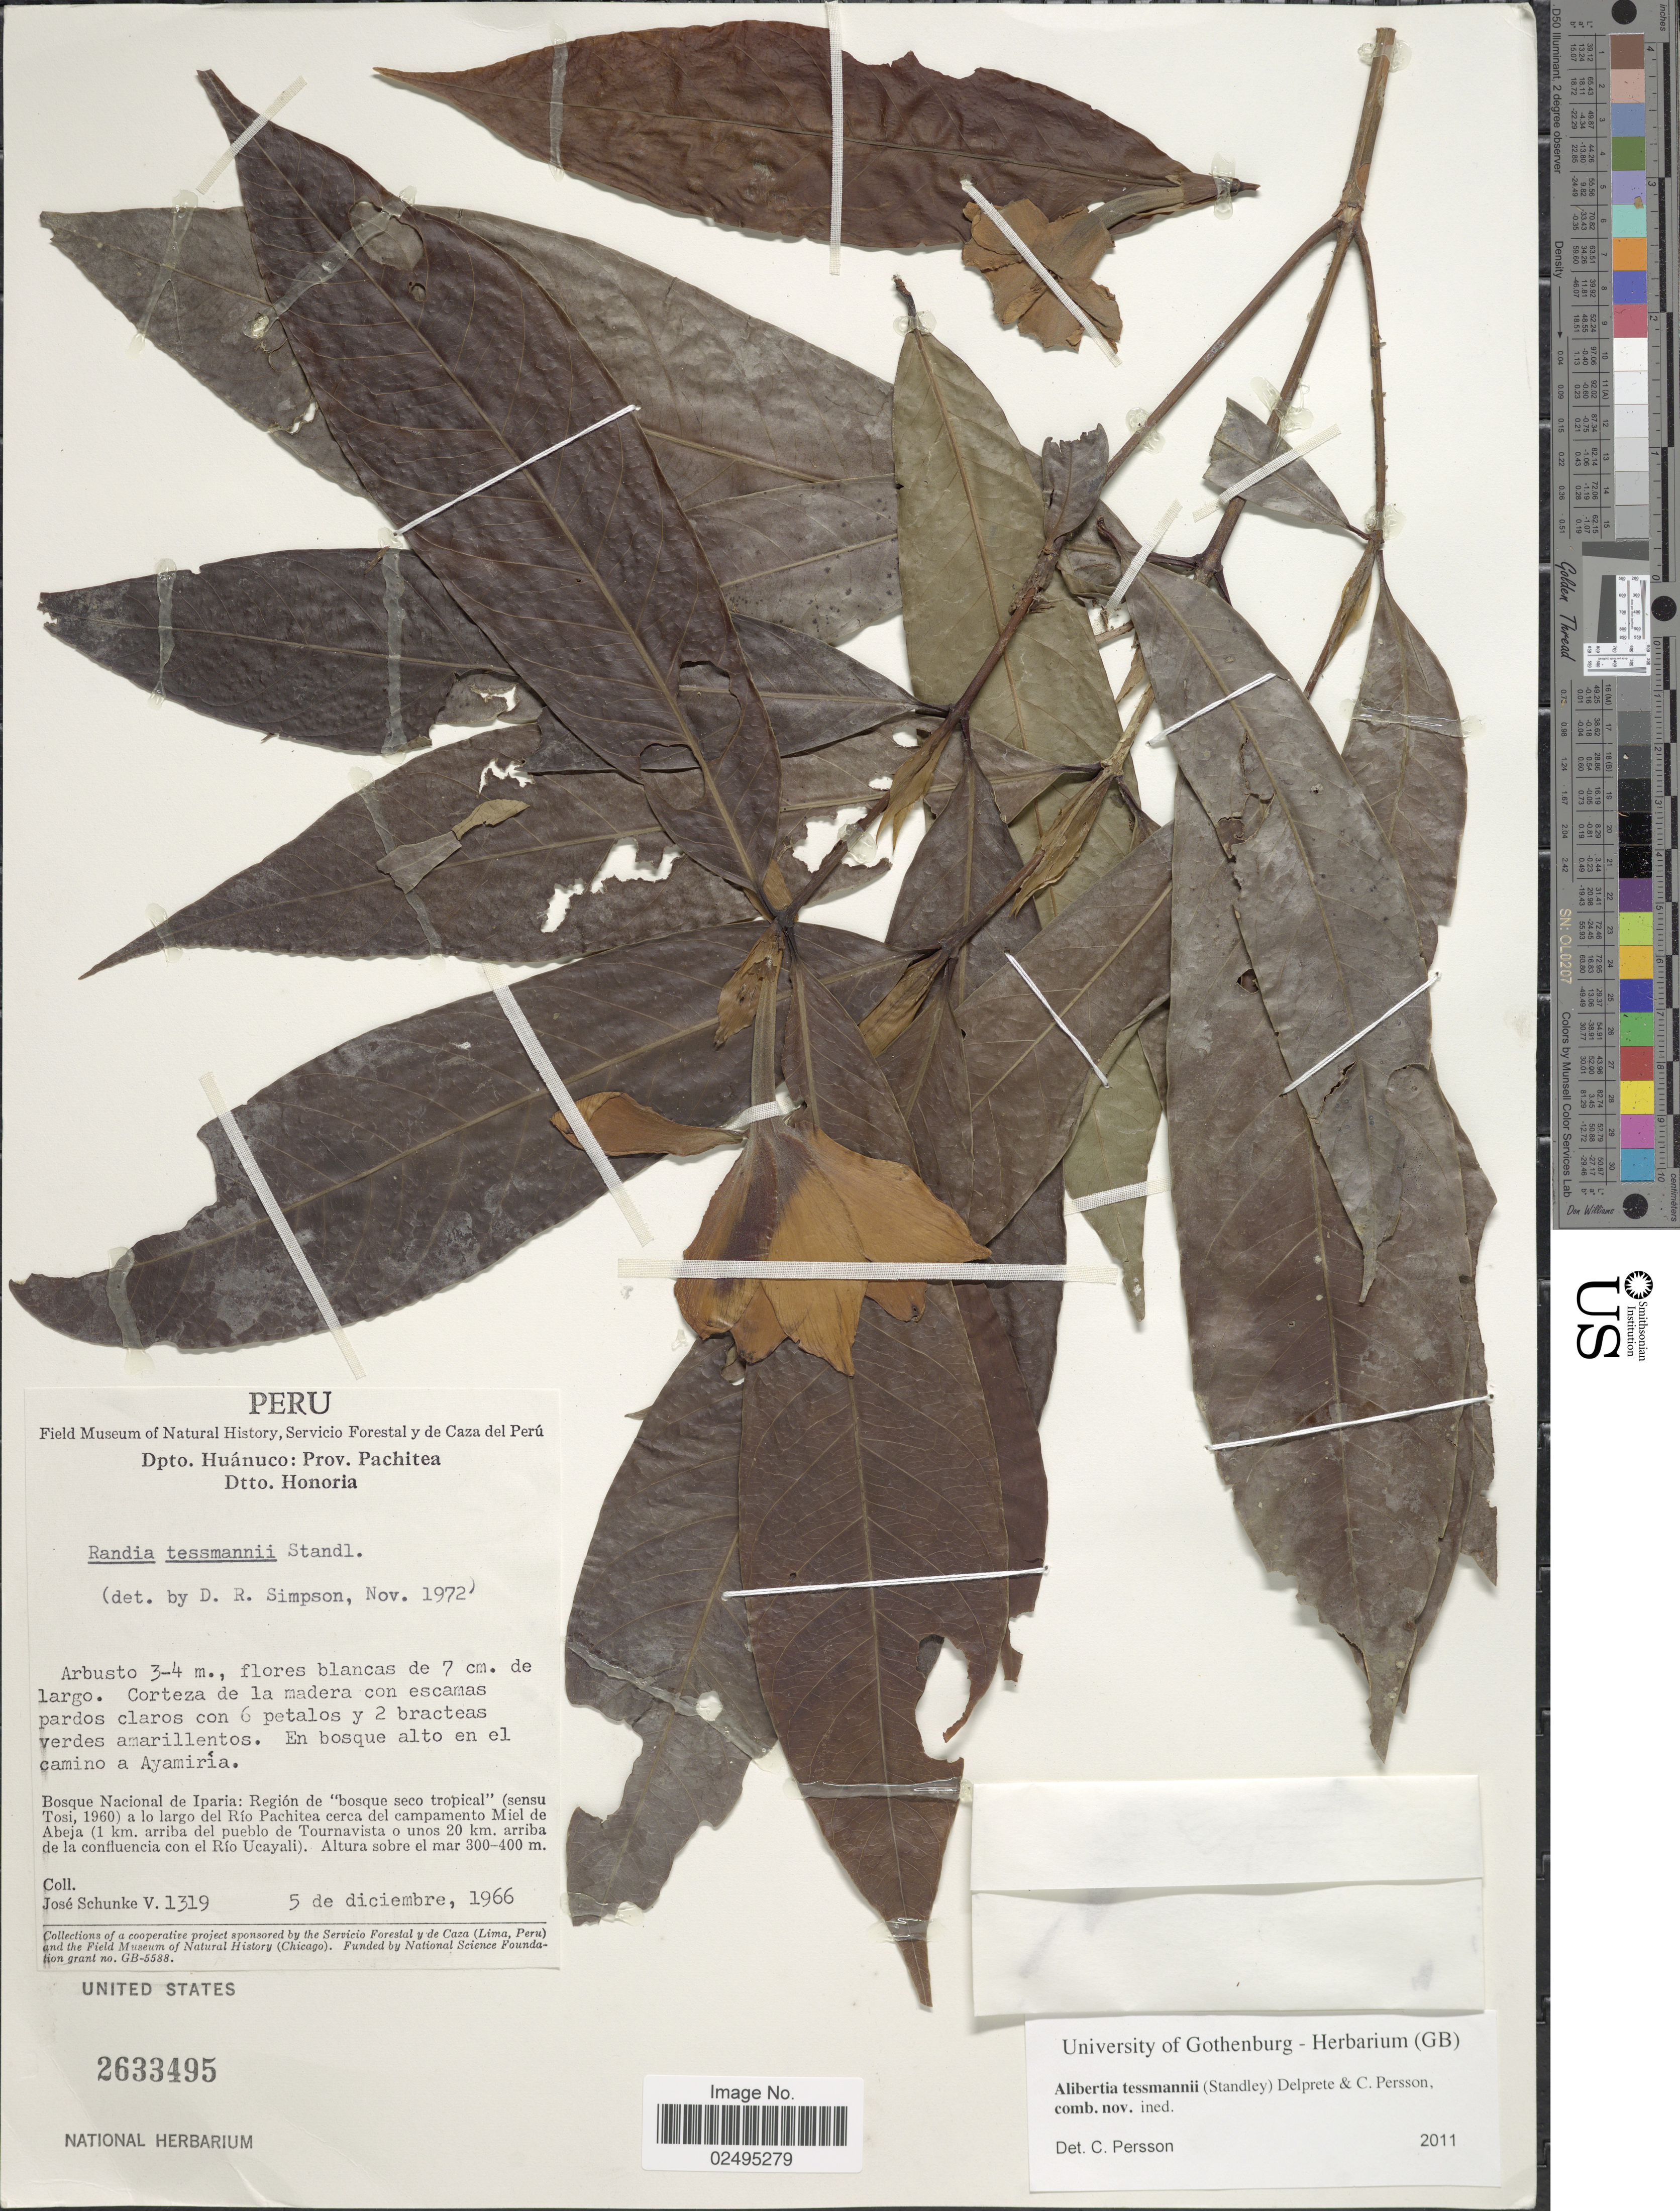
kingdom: Plantae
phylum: Tracheophyta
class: Magnoliopsida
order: Gentianales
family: Rubiaceae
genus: Randia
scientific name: Randia tessmanii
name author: Standl.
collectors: J. Schunke Vigo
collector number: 1319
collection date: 1966-12-05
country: Peru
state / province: Huánuco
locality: Dpto. Huanuco: Prov. Pachitea, Dtto. Honoria, Bosque Nacional de Iparia: Region de bosque seco tropical ( sensu Tosi, 1960) a lo largo del Rio Pachitea cerca del campamento Miel de Abeja (1 km arriba del pueblo de Tournavista o unos 20 km. arriba de la confluencia con el Rio Ucayali) En bosque alto en el camino a Ayamiria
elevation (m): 300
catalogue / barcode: US 2633495